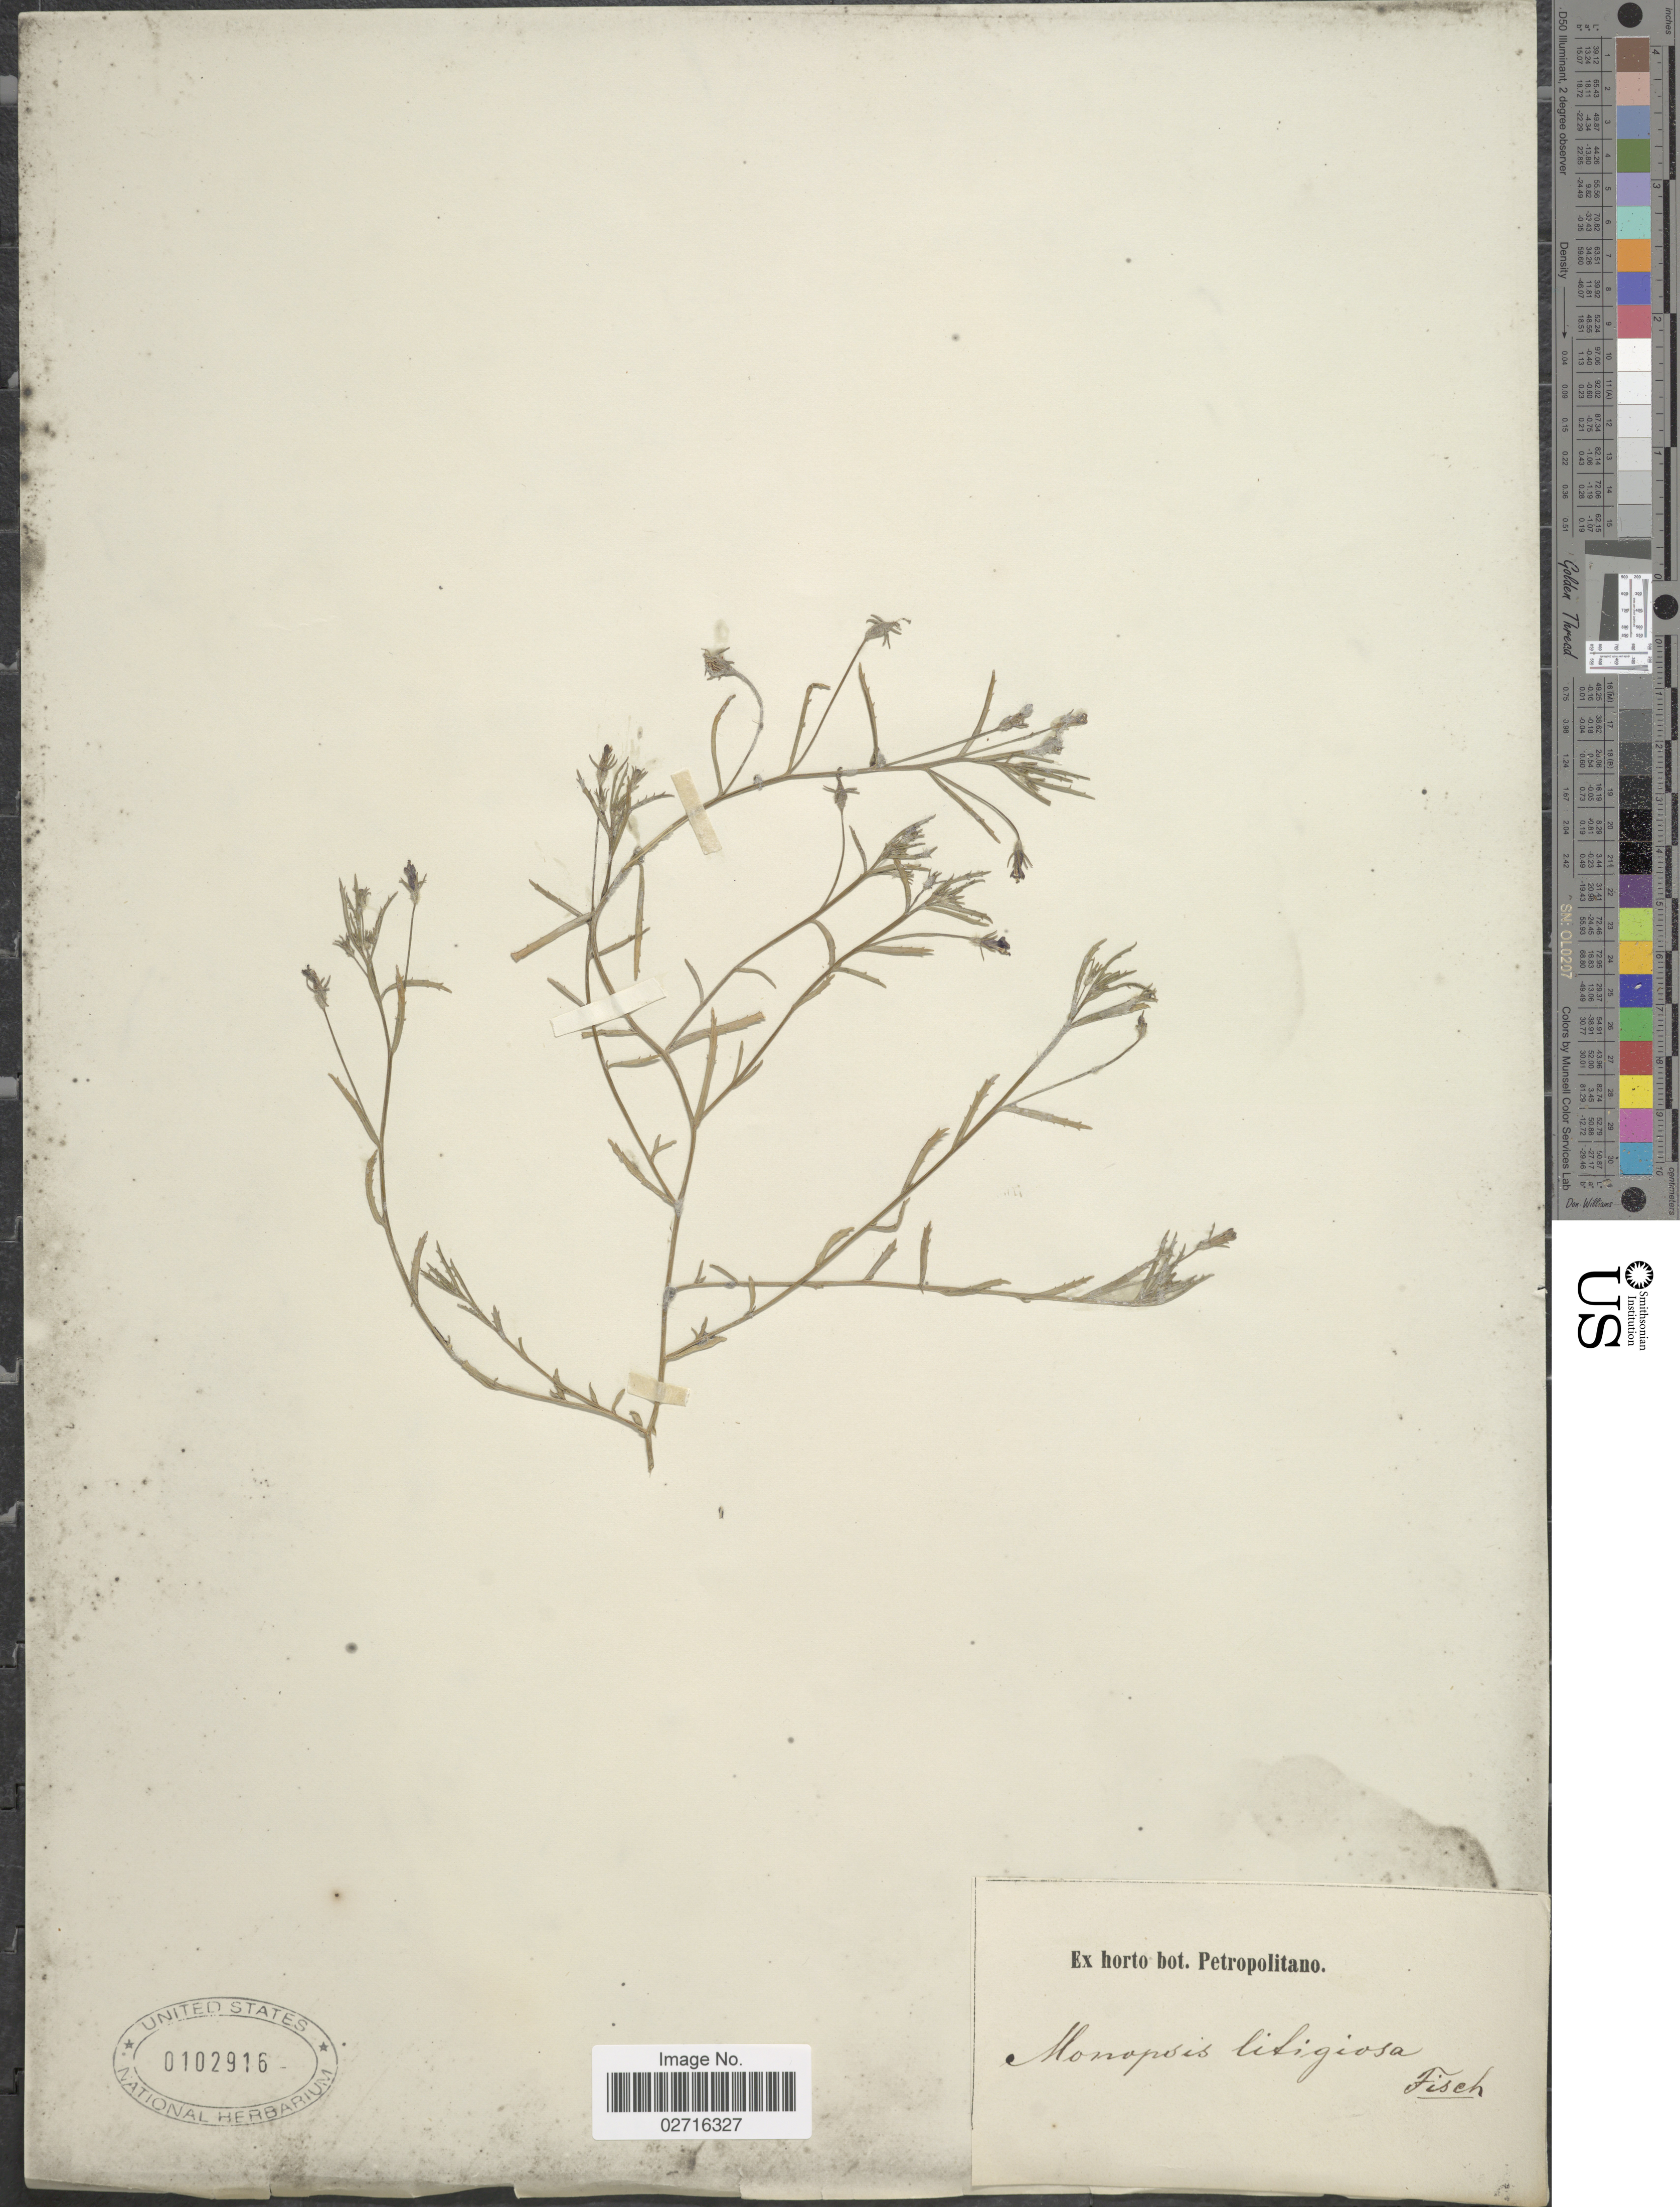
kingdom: Plantae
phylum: Tracheophyta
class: Magnoliopsida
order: Asterales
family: Campanulaceae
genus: Monopsis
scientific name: Monopsis debilis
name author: (L. f.) C. Presl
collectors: ex Horto Bot. Petropolitano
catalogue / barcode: US 102916